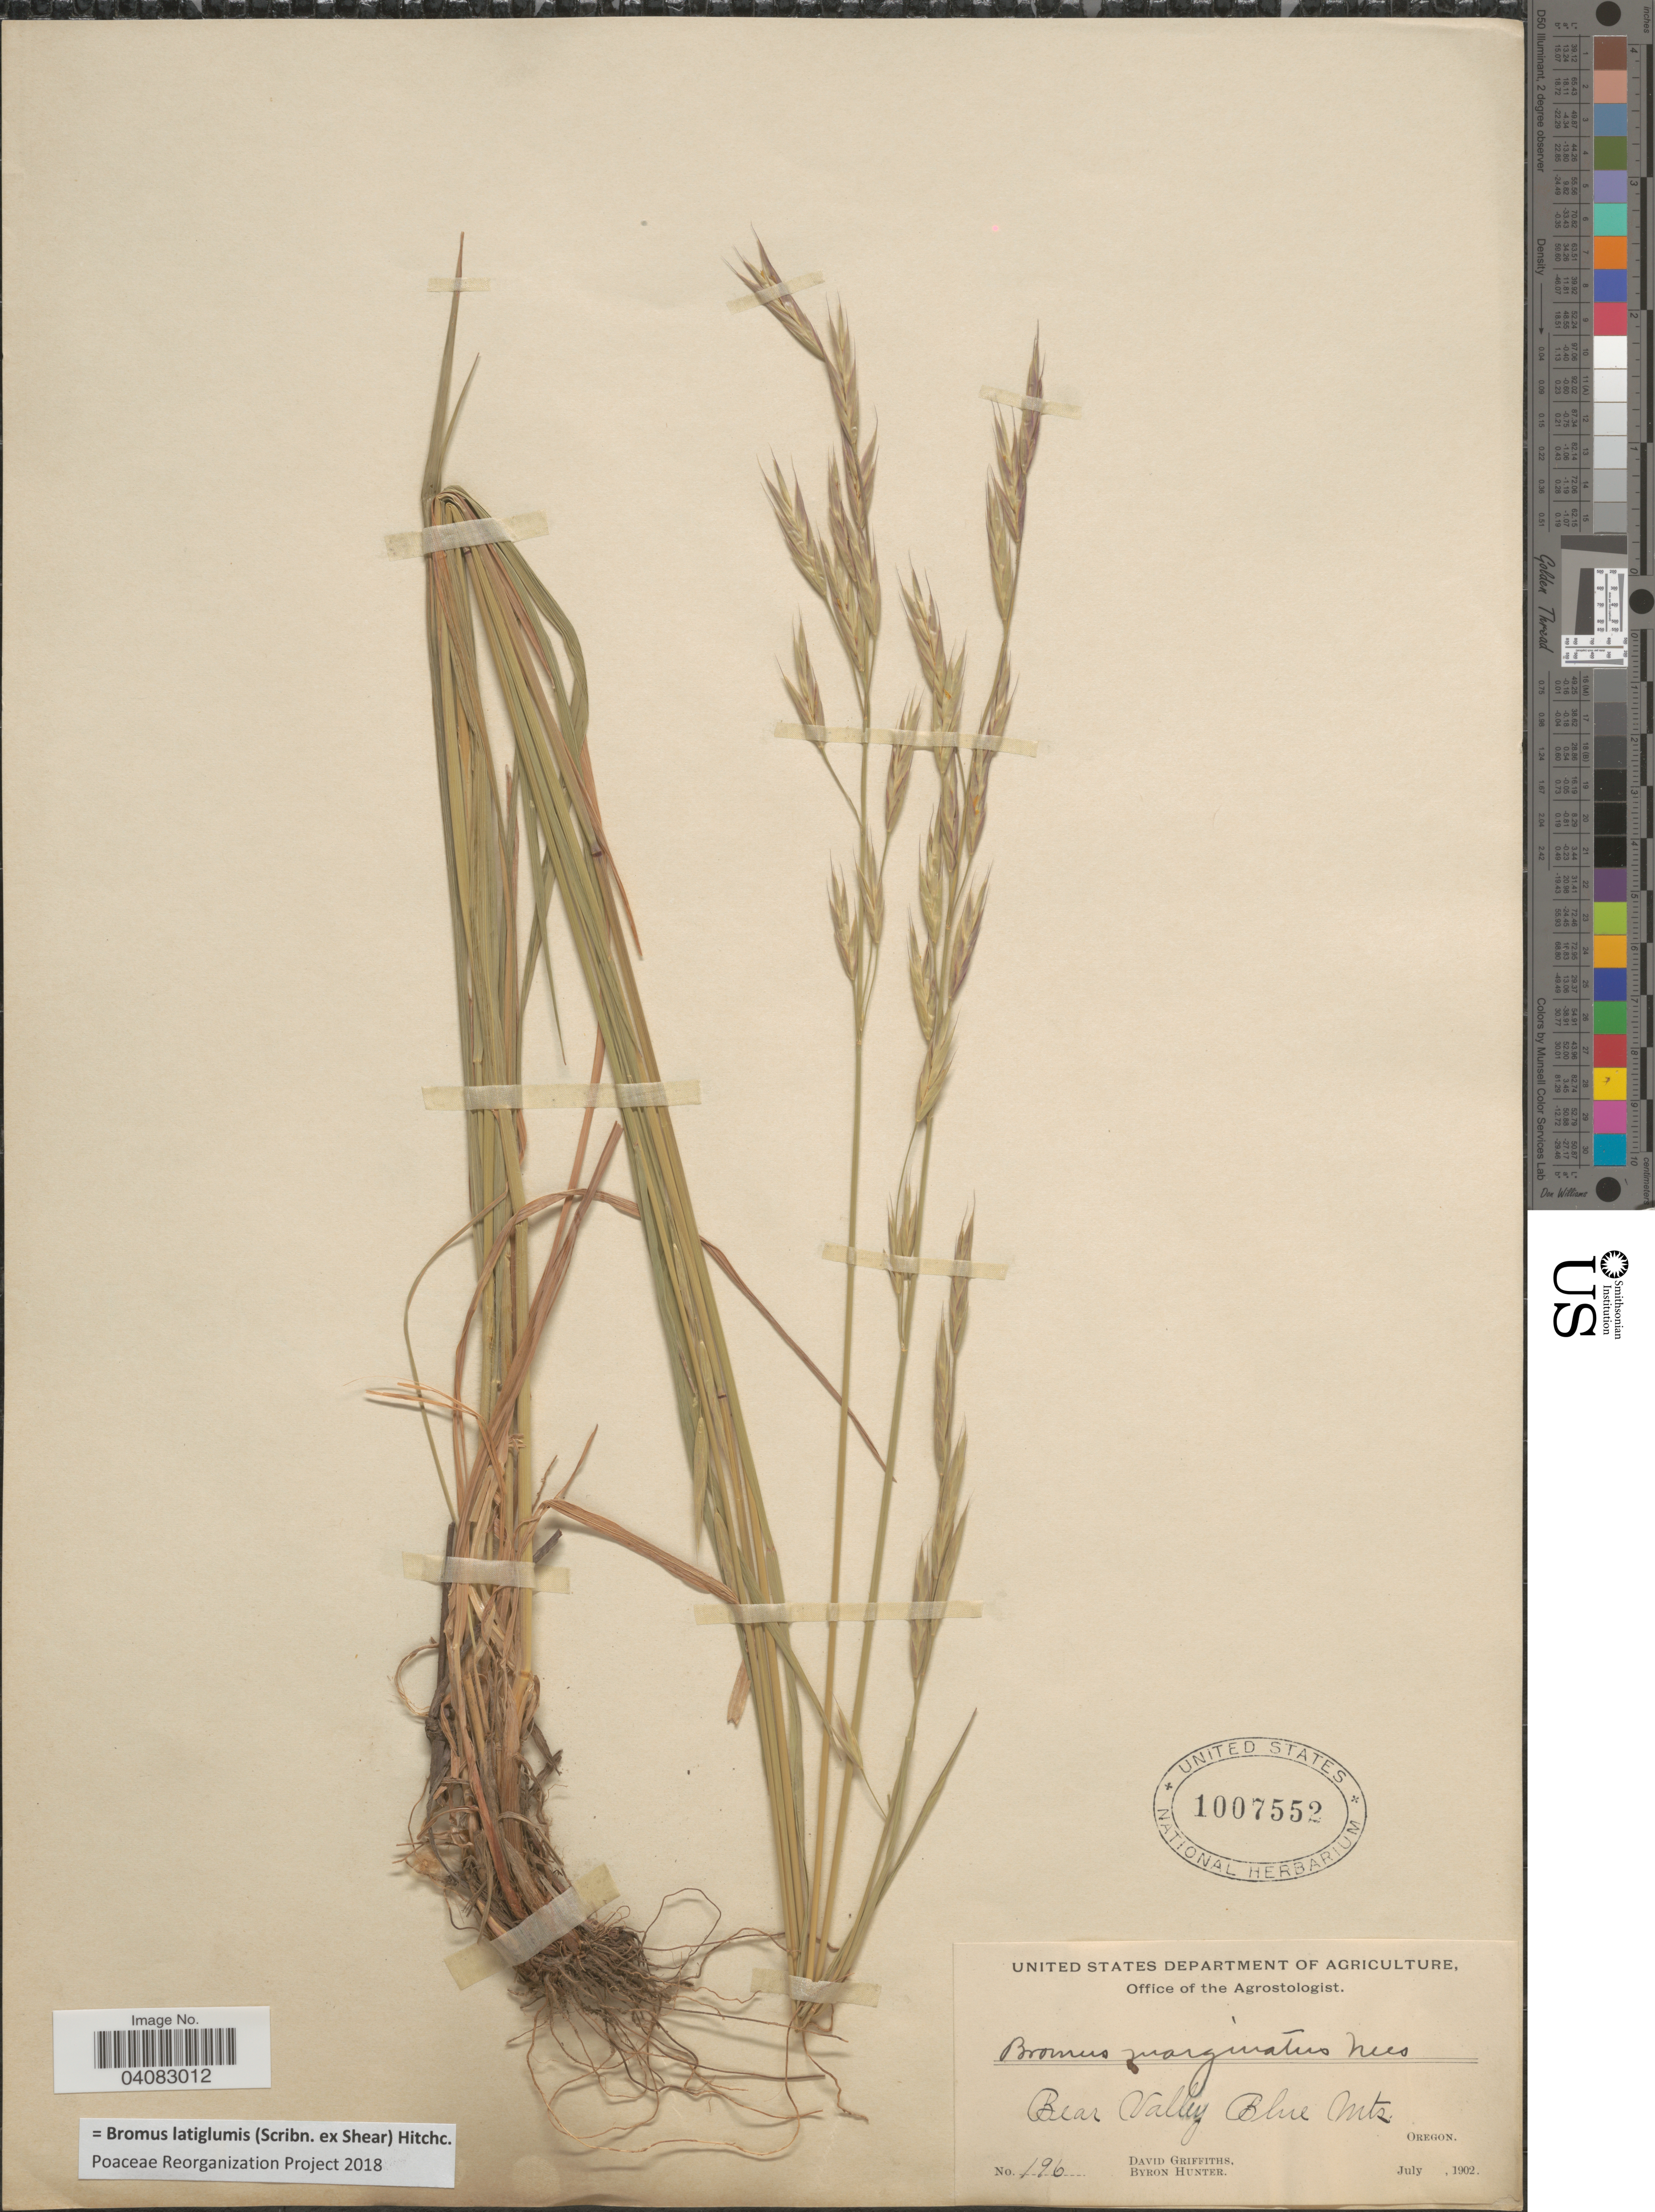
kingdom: Plantae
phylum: Tracheophyta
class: Liliopsida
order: Poales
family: Poaceae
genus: Bromus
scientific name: Bromus latiglumis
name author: (Scribn. ex Shear) Hitchc.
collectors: D. Griffiths & B. Hunter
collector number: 196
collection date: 1902-07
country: United States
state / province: Oregon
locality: Bear Valley. Blue Mts.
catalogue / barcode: US 1007552